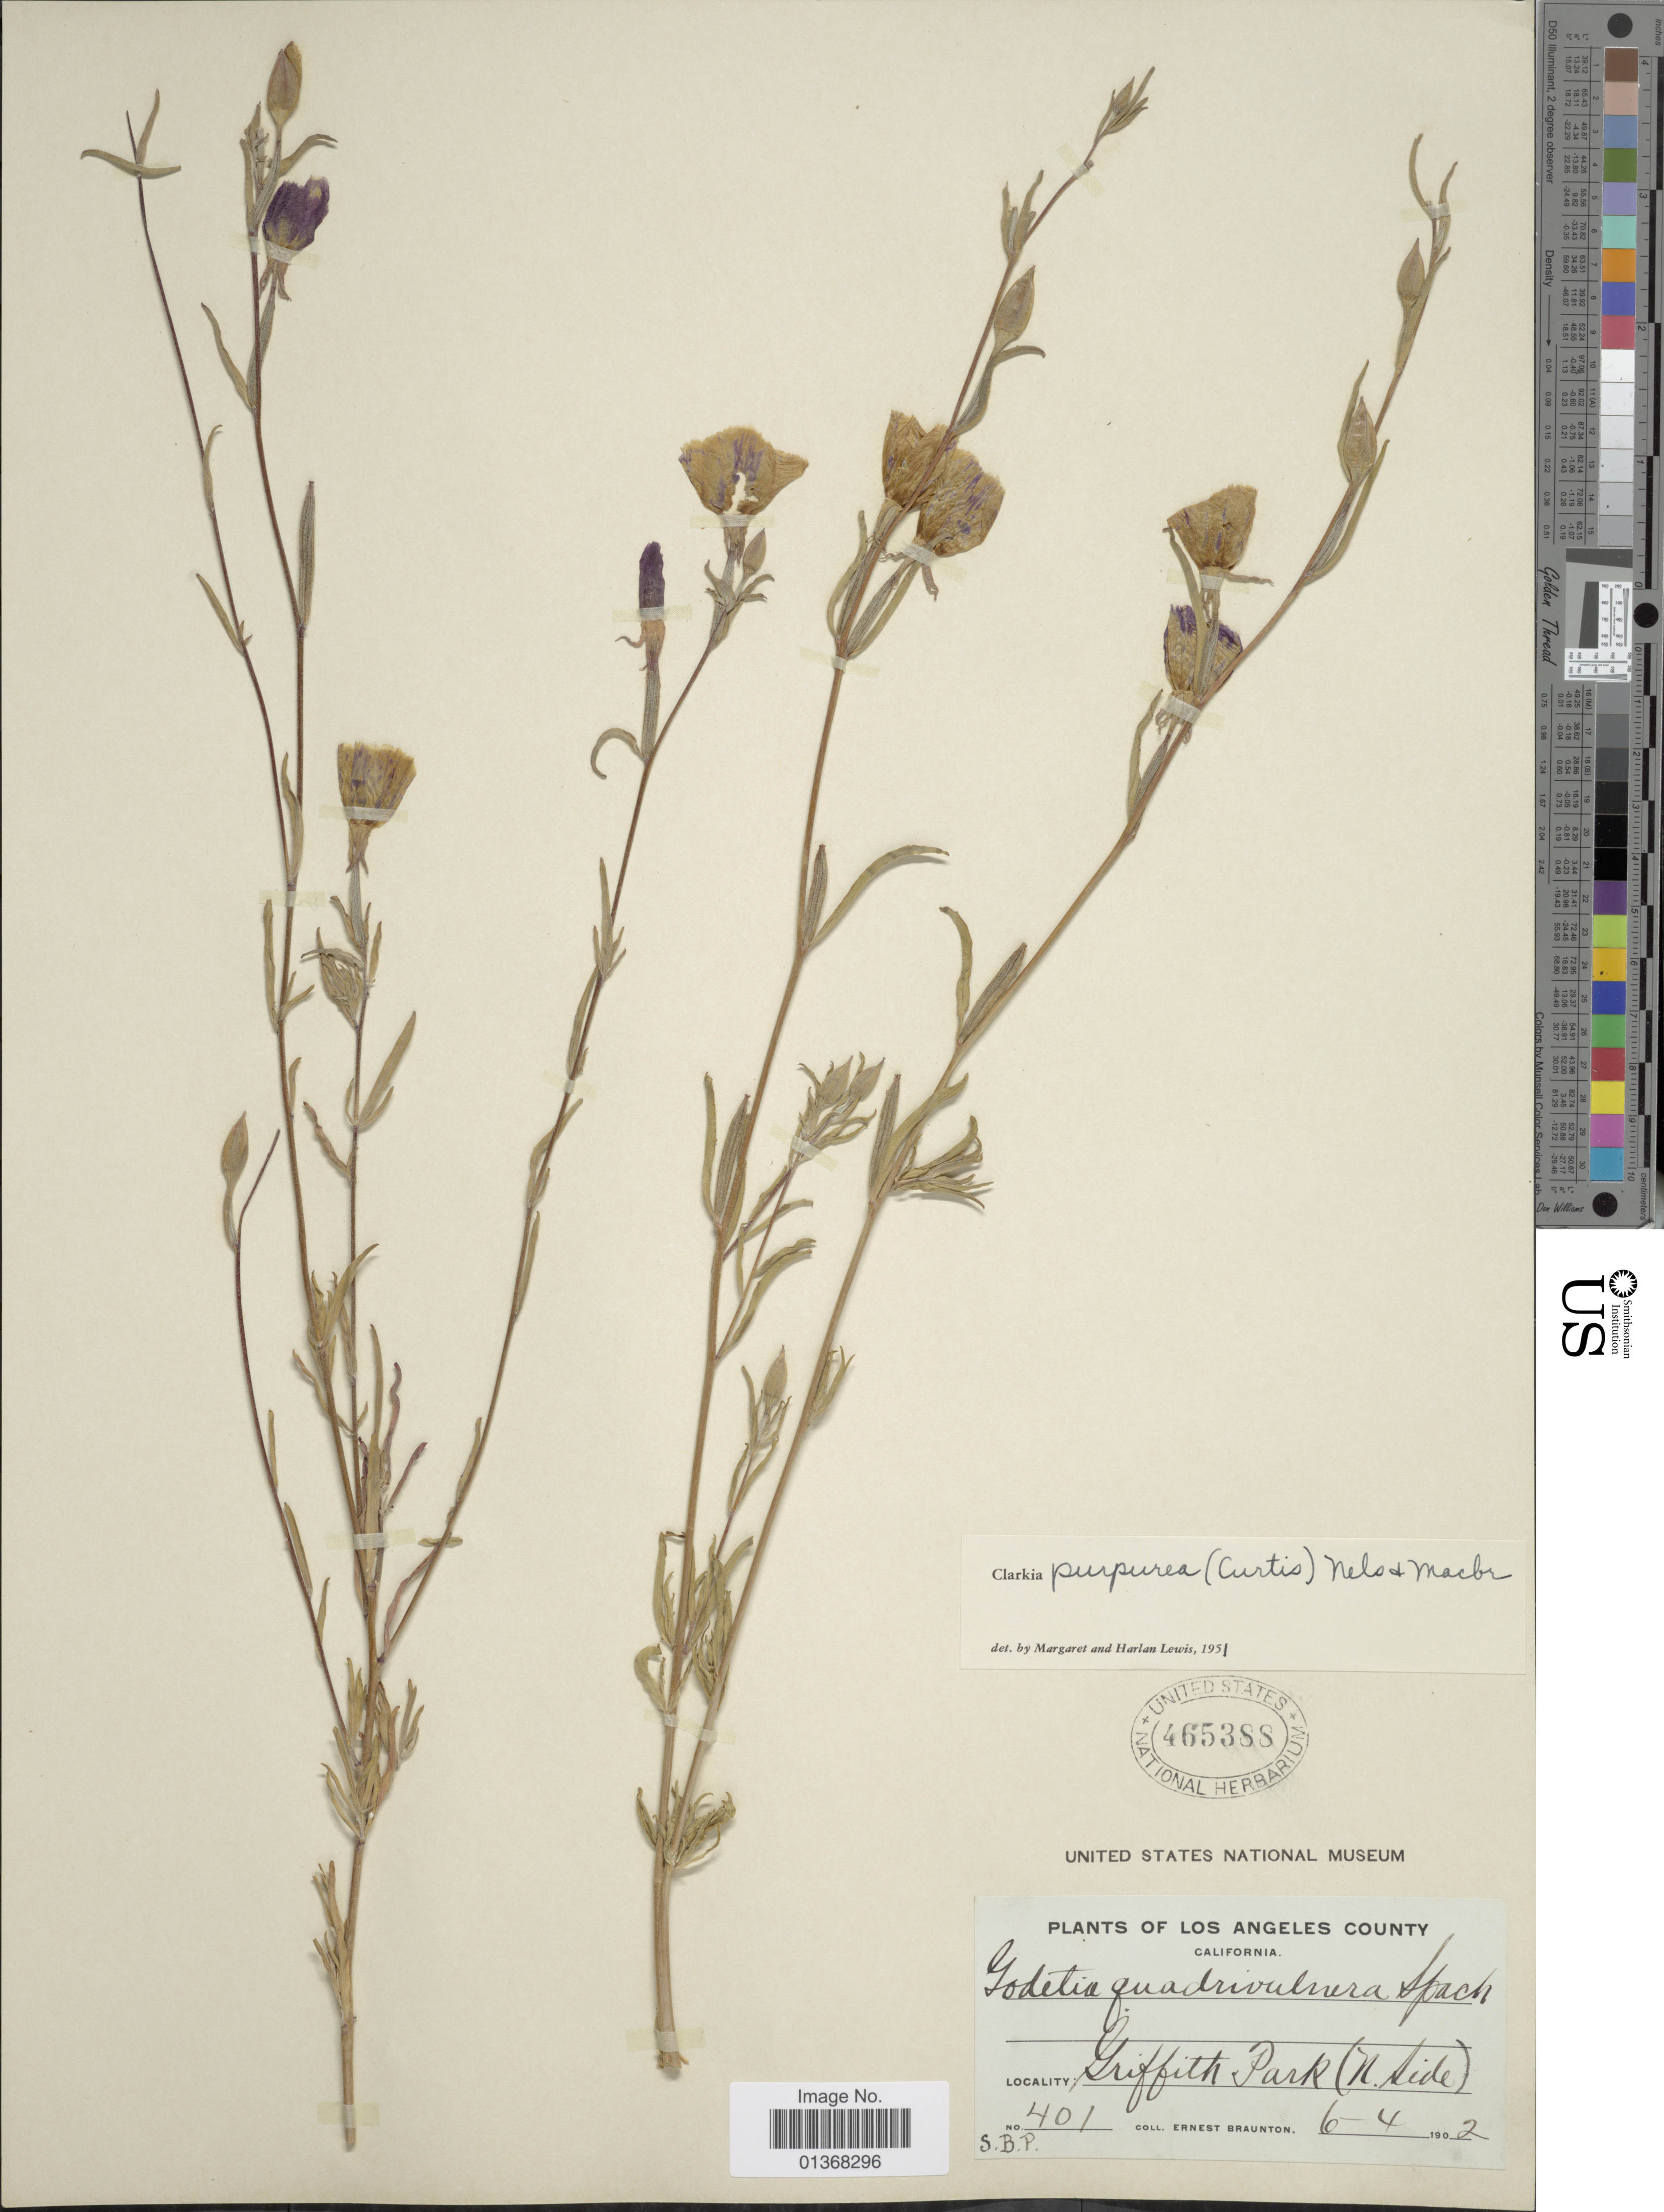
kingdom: Plantae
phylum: Tracheophyta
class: Magnoliopsida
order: Myrtales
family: Onagraceae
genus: Clarkia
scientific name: Clarkia purpurea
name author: (Curtis) A. Nelson & J.F. Macbr.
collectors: E. Braunton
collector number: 401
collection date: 1902-04-06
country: United States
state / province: California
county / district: Los Angeles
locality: Los Angeles County, Griffith Park (N. side)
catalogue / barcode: US 465388